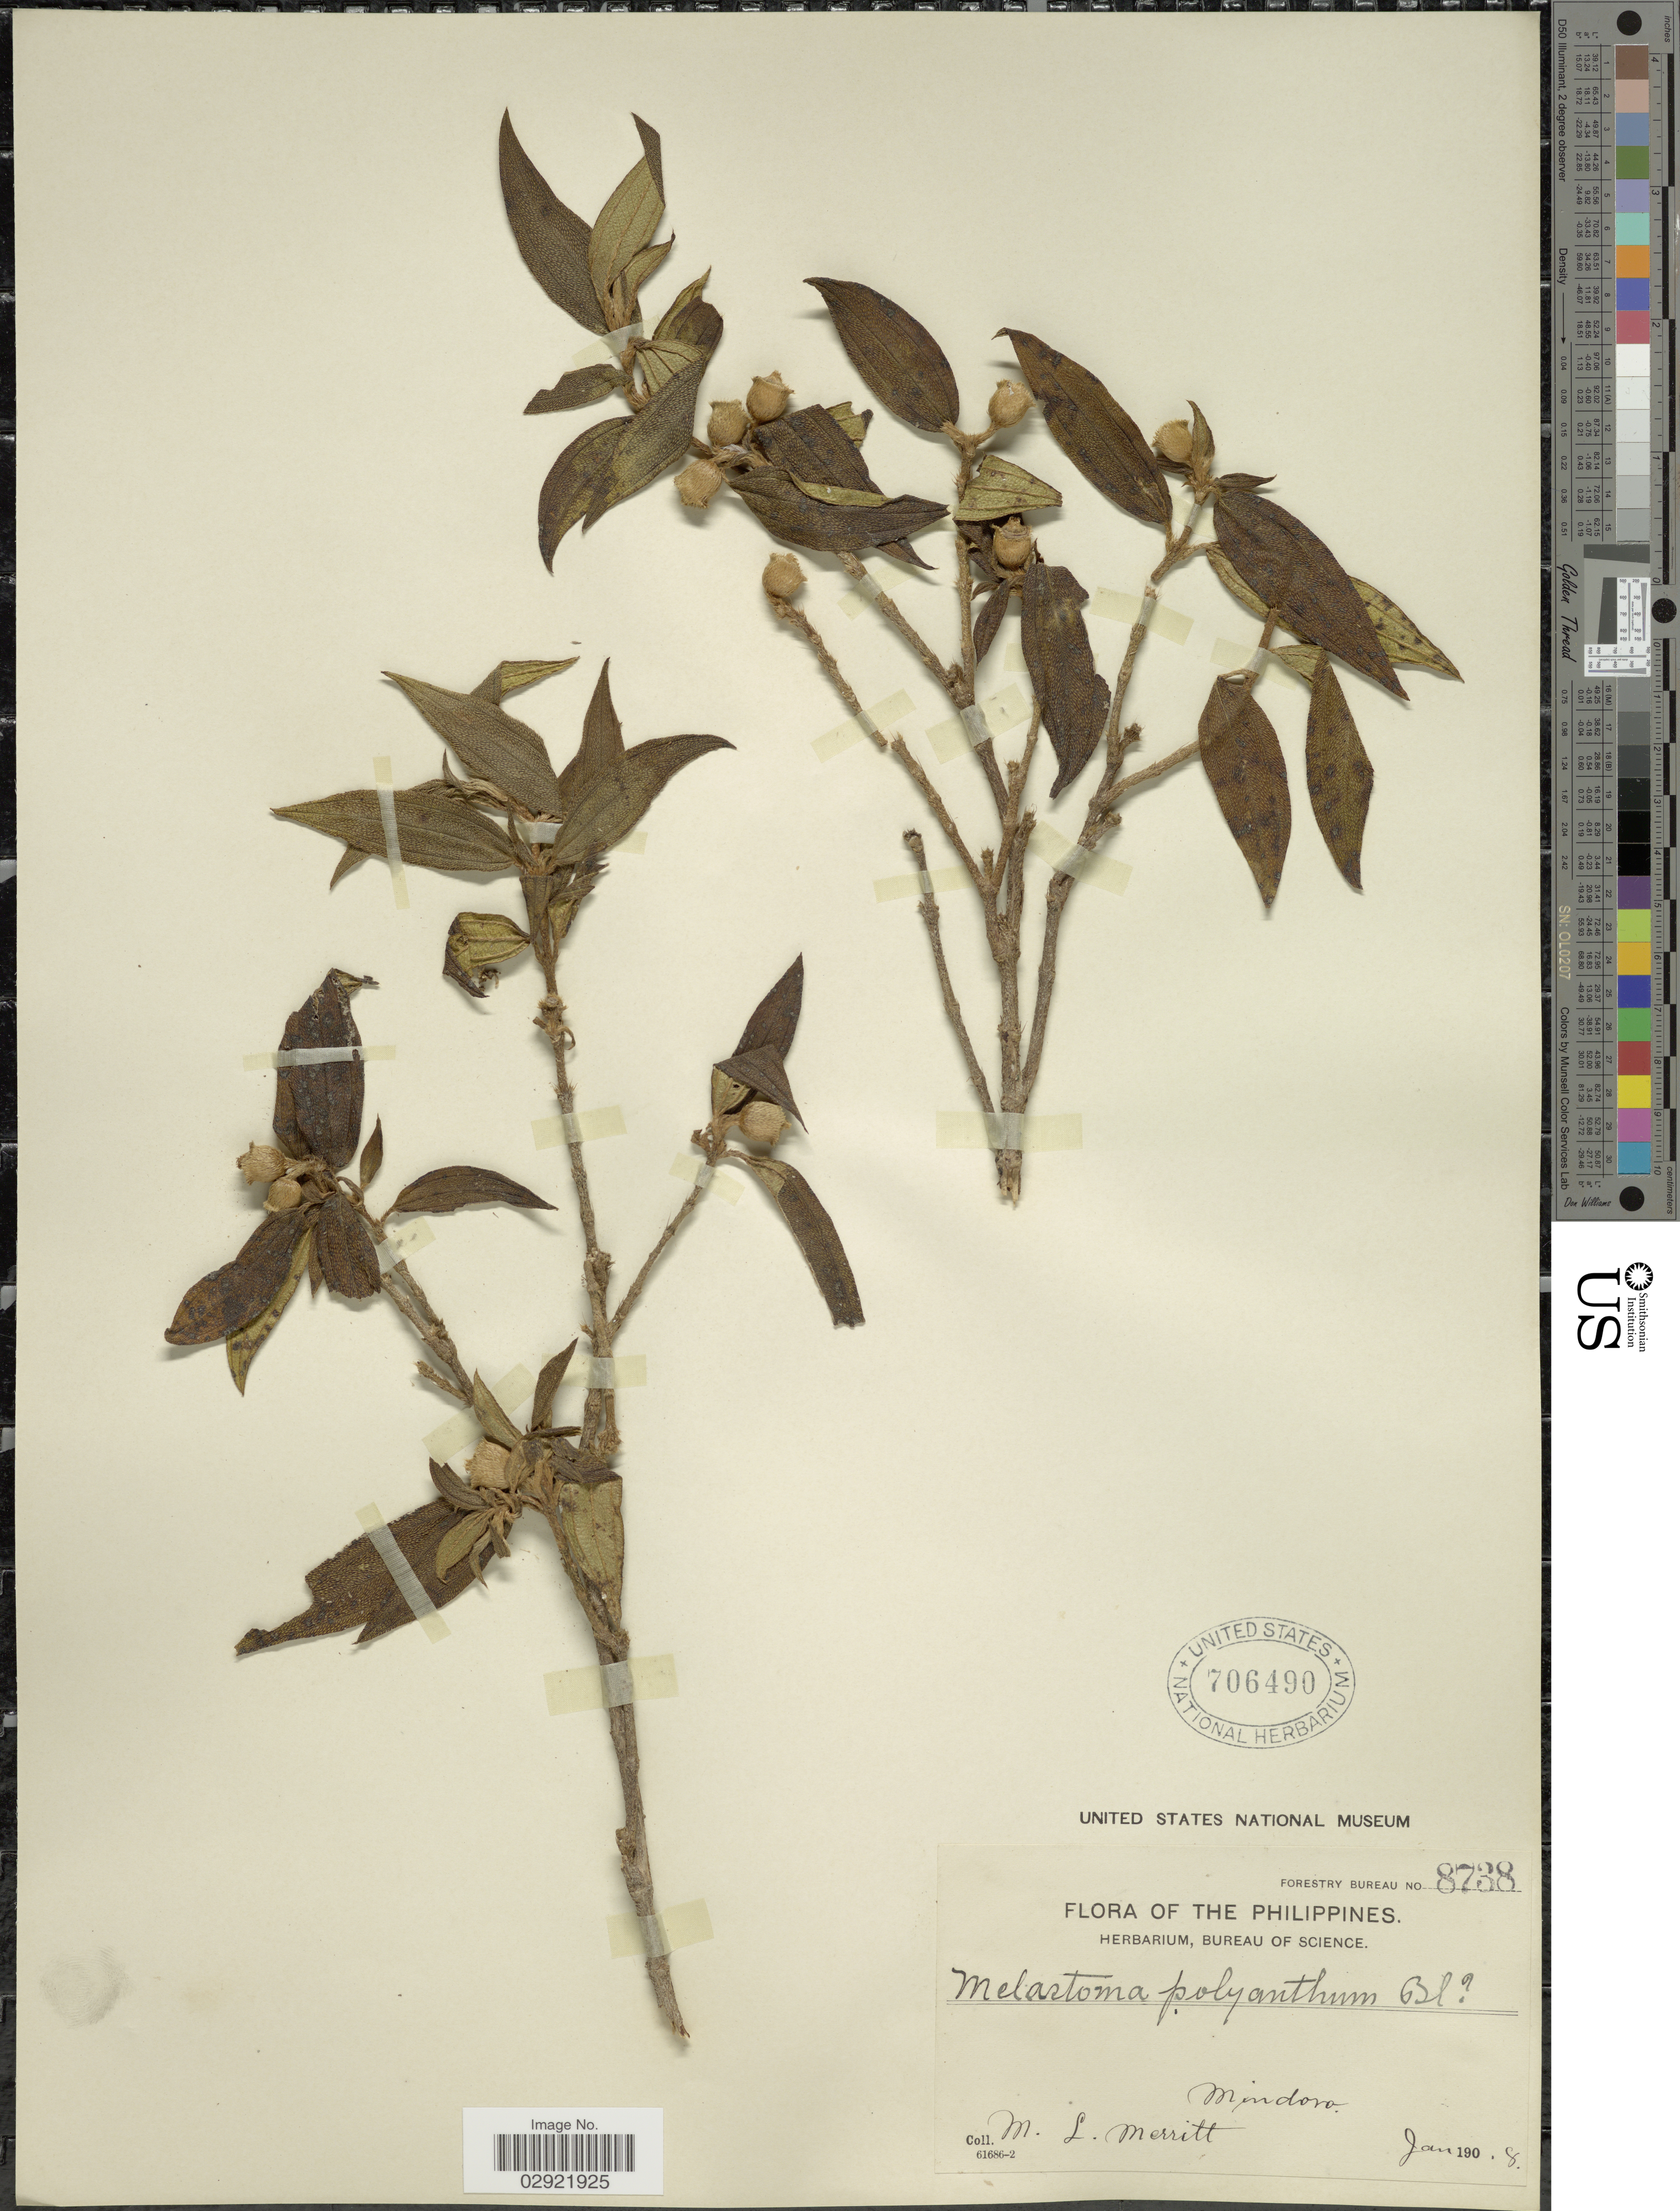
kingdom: Plantae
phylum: Tracheophyta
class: Magnoliopsida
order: Myrtales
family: Melastomataceae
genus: Melastoma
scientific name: Melastoma malabathricum subsp. malabathricum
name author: L.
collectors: M. L. Merritt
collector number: Forestry Bureau 8738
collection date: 1908-01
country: Philippines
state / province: Mimaropa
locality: Mindoro.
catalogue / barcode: US 706490